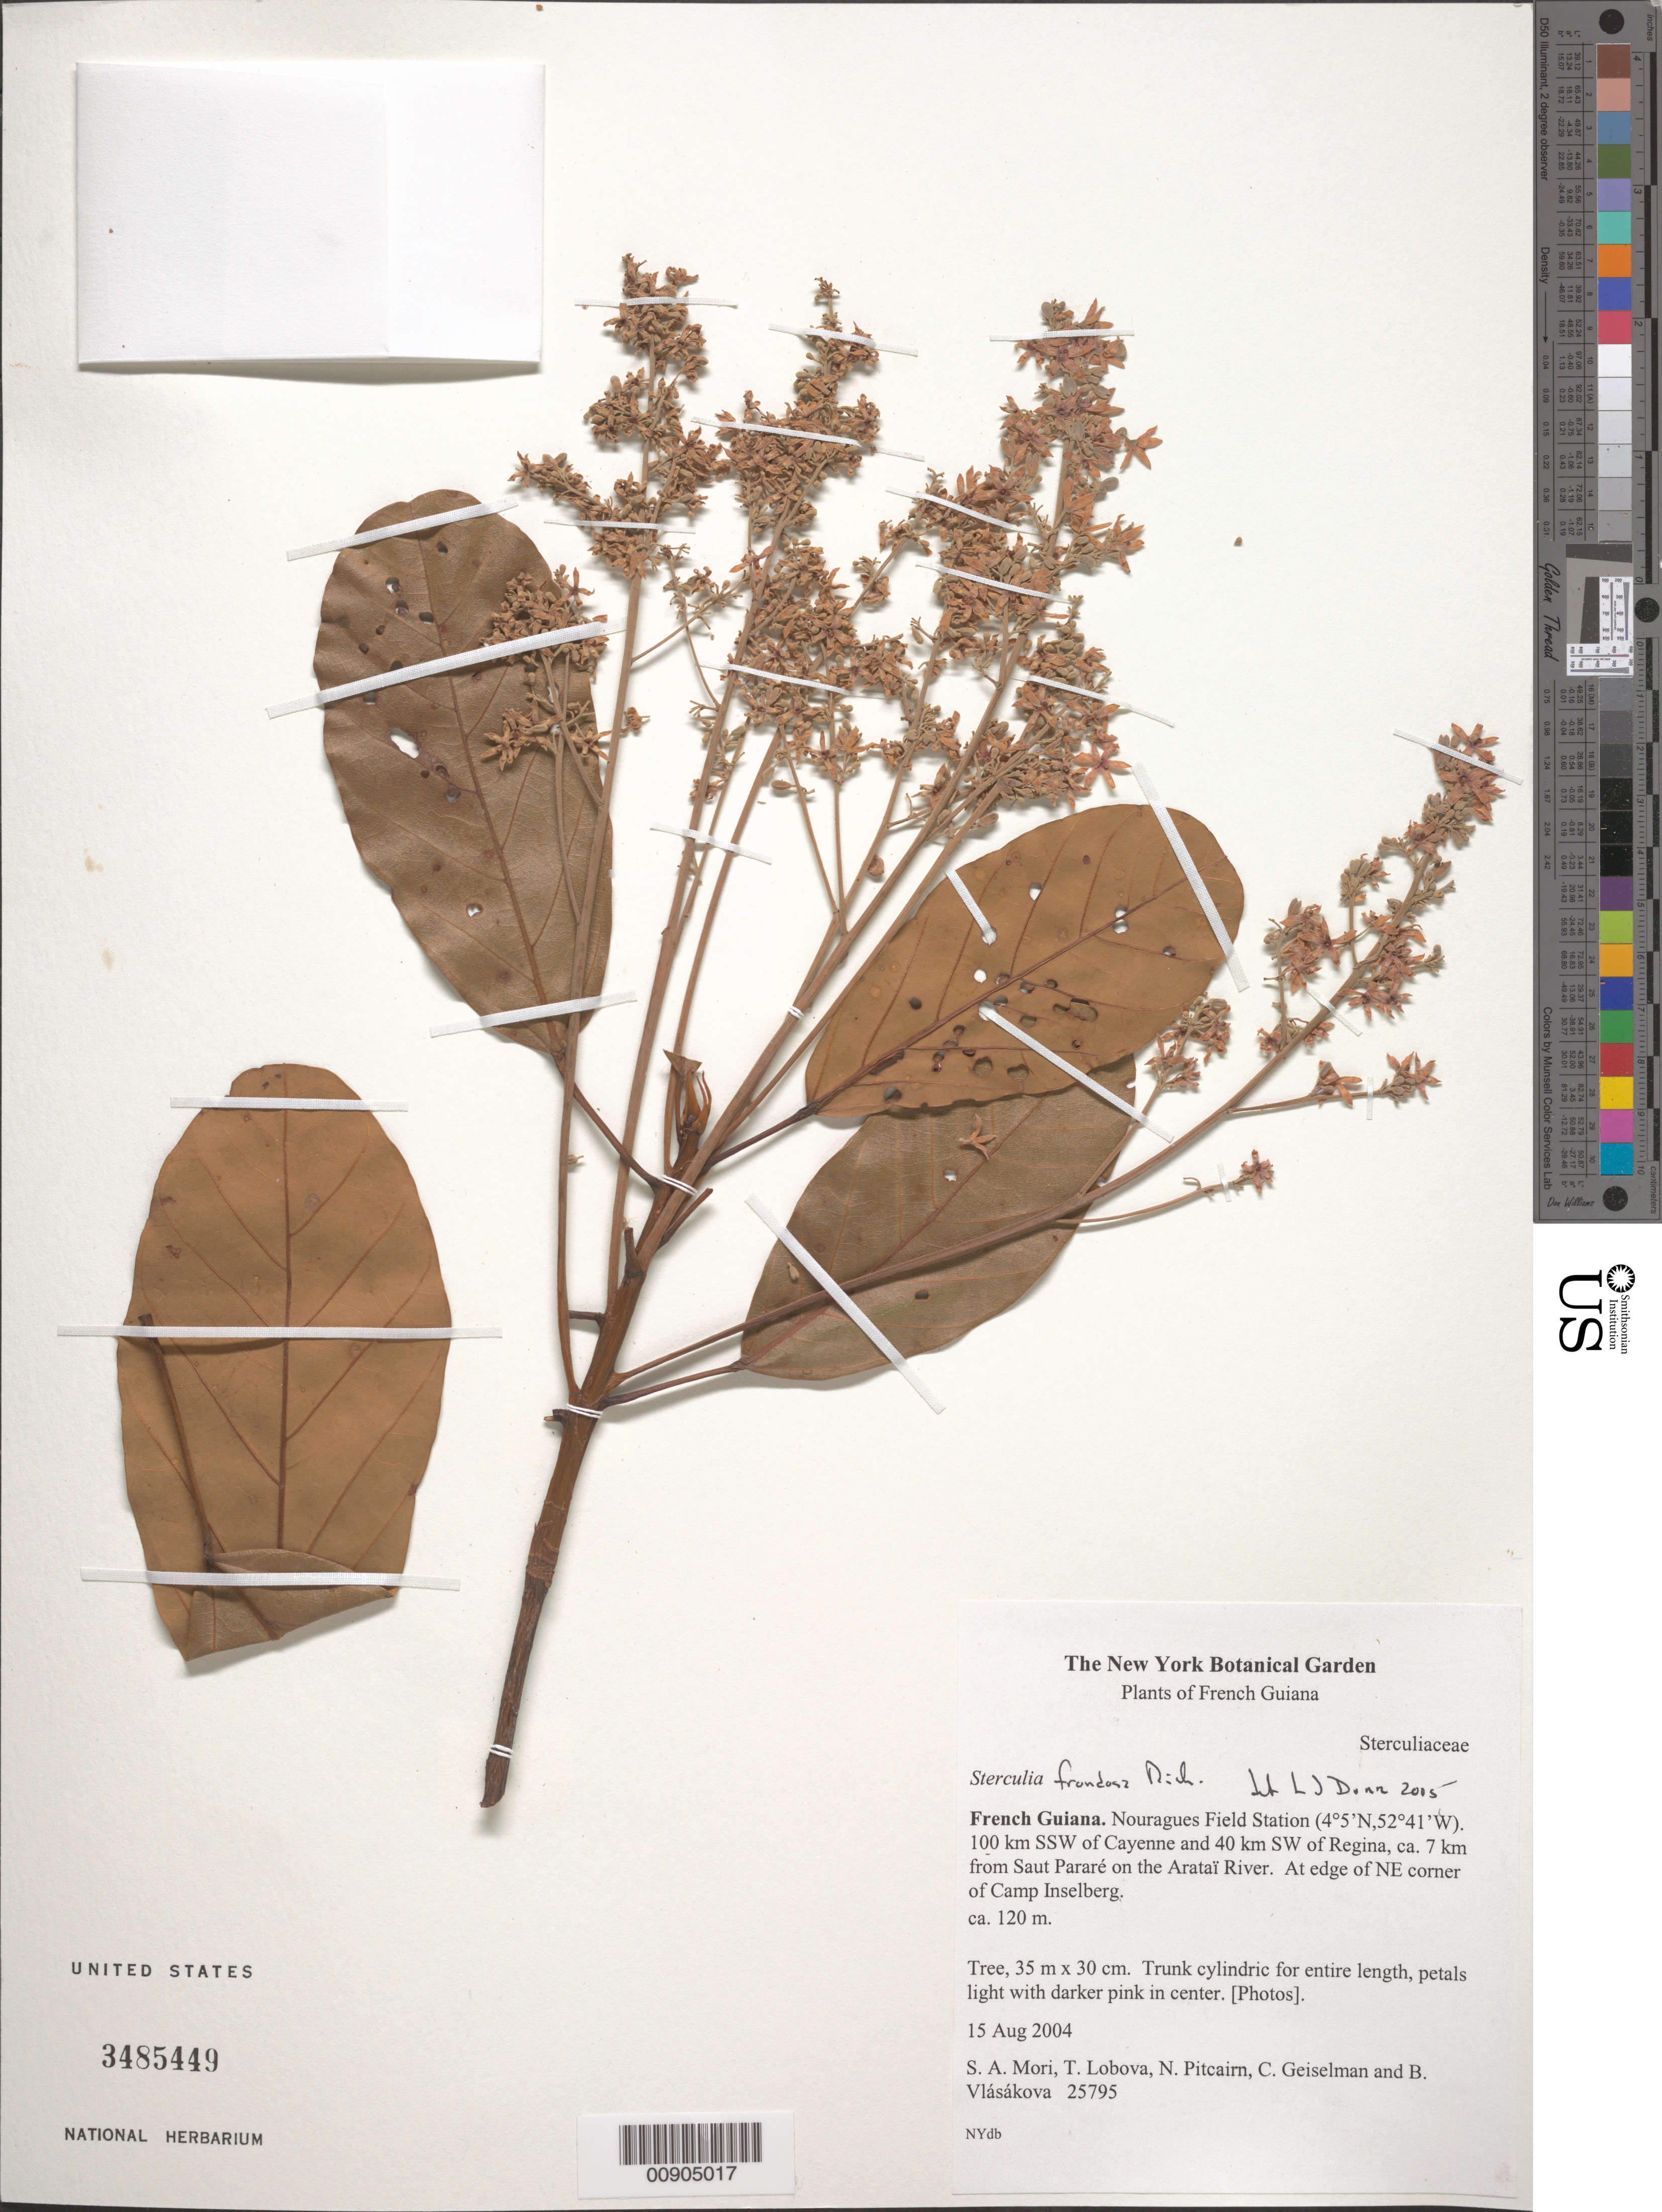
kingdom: Plantae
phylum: Tracheophyta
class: Magnoliopsida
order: Malvales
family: Malvaceae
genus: Sterculia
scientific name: Sterculia frondosa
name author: Rich.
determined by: Dorr, L. J., (BOT), Smithsonian Institution - National Museum of Natural History (UNITED STATES)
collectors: S. Mori, T. Lobova, N. Pitcairn, C. Geiselman & B. Vlásákova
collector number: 25795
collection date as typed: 15-Aug-04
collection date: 2004-08-15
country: French Guiana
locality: Nouragues Field Station, 100 km SSW of Cayenna and 40 km SW of Regina, ca. 7 km from Saut Pararé on the Arataï River, edge of NE corner of Camp Inselberg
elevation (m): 120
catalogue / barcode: US 3485449